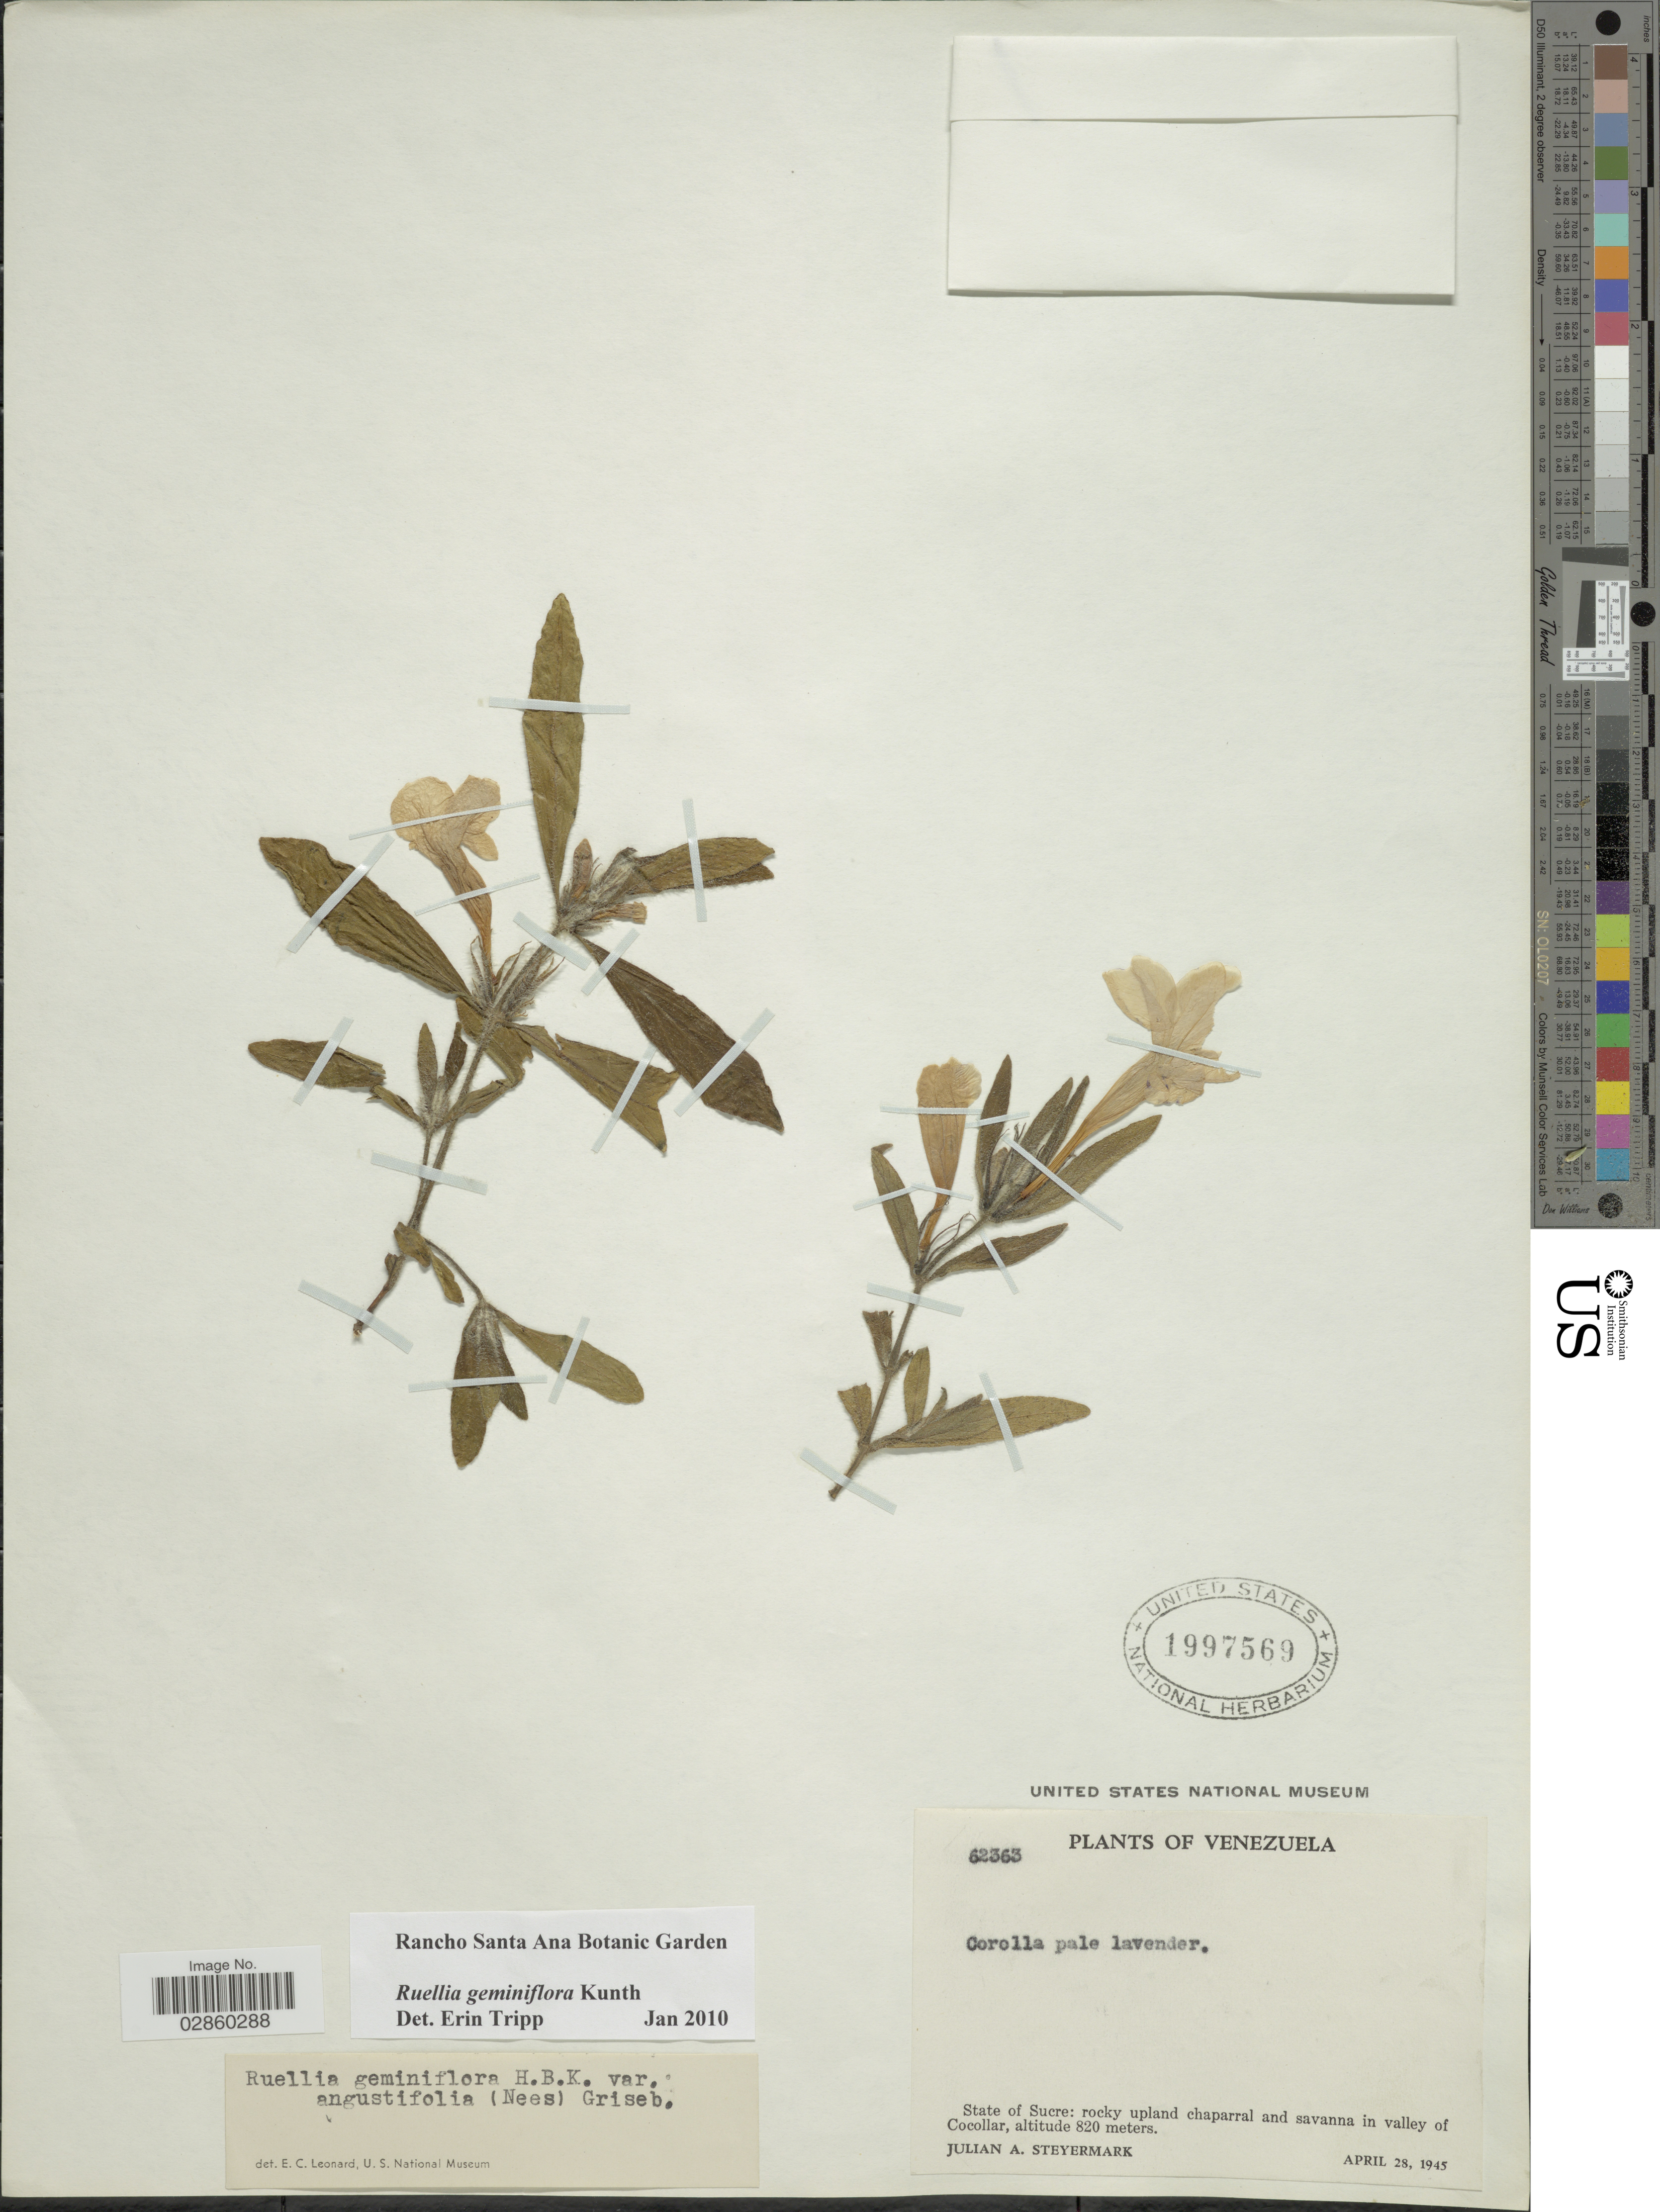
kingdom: Plantae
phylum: Tracheophyta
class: Magnoliopsida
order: Lamiales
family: Acanthaceae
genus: Ruellia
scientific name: Ruellia geminiflora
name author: Kunth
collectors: J. Steyermark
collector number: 62363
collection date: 1945-04-28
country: Venezuela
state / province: Sucre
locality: Rocky upland chaparral and savanna in valley of Cocollar.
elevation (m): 820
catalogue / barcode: US 1997569